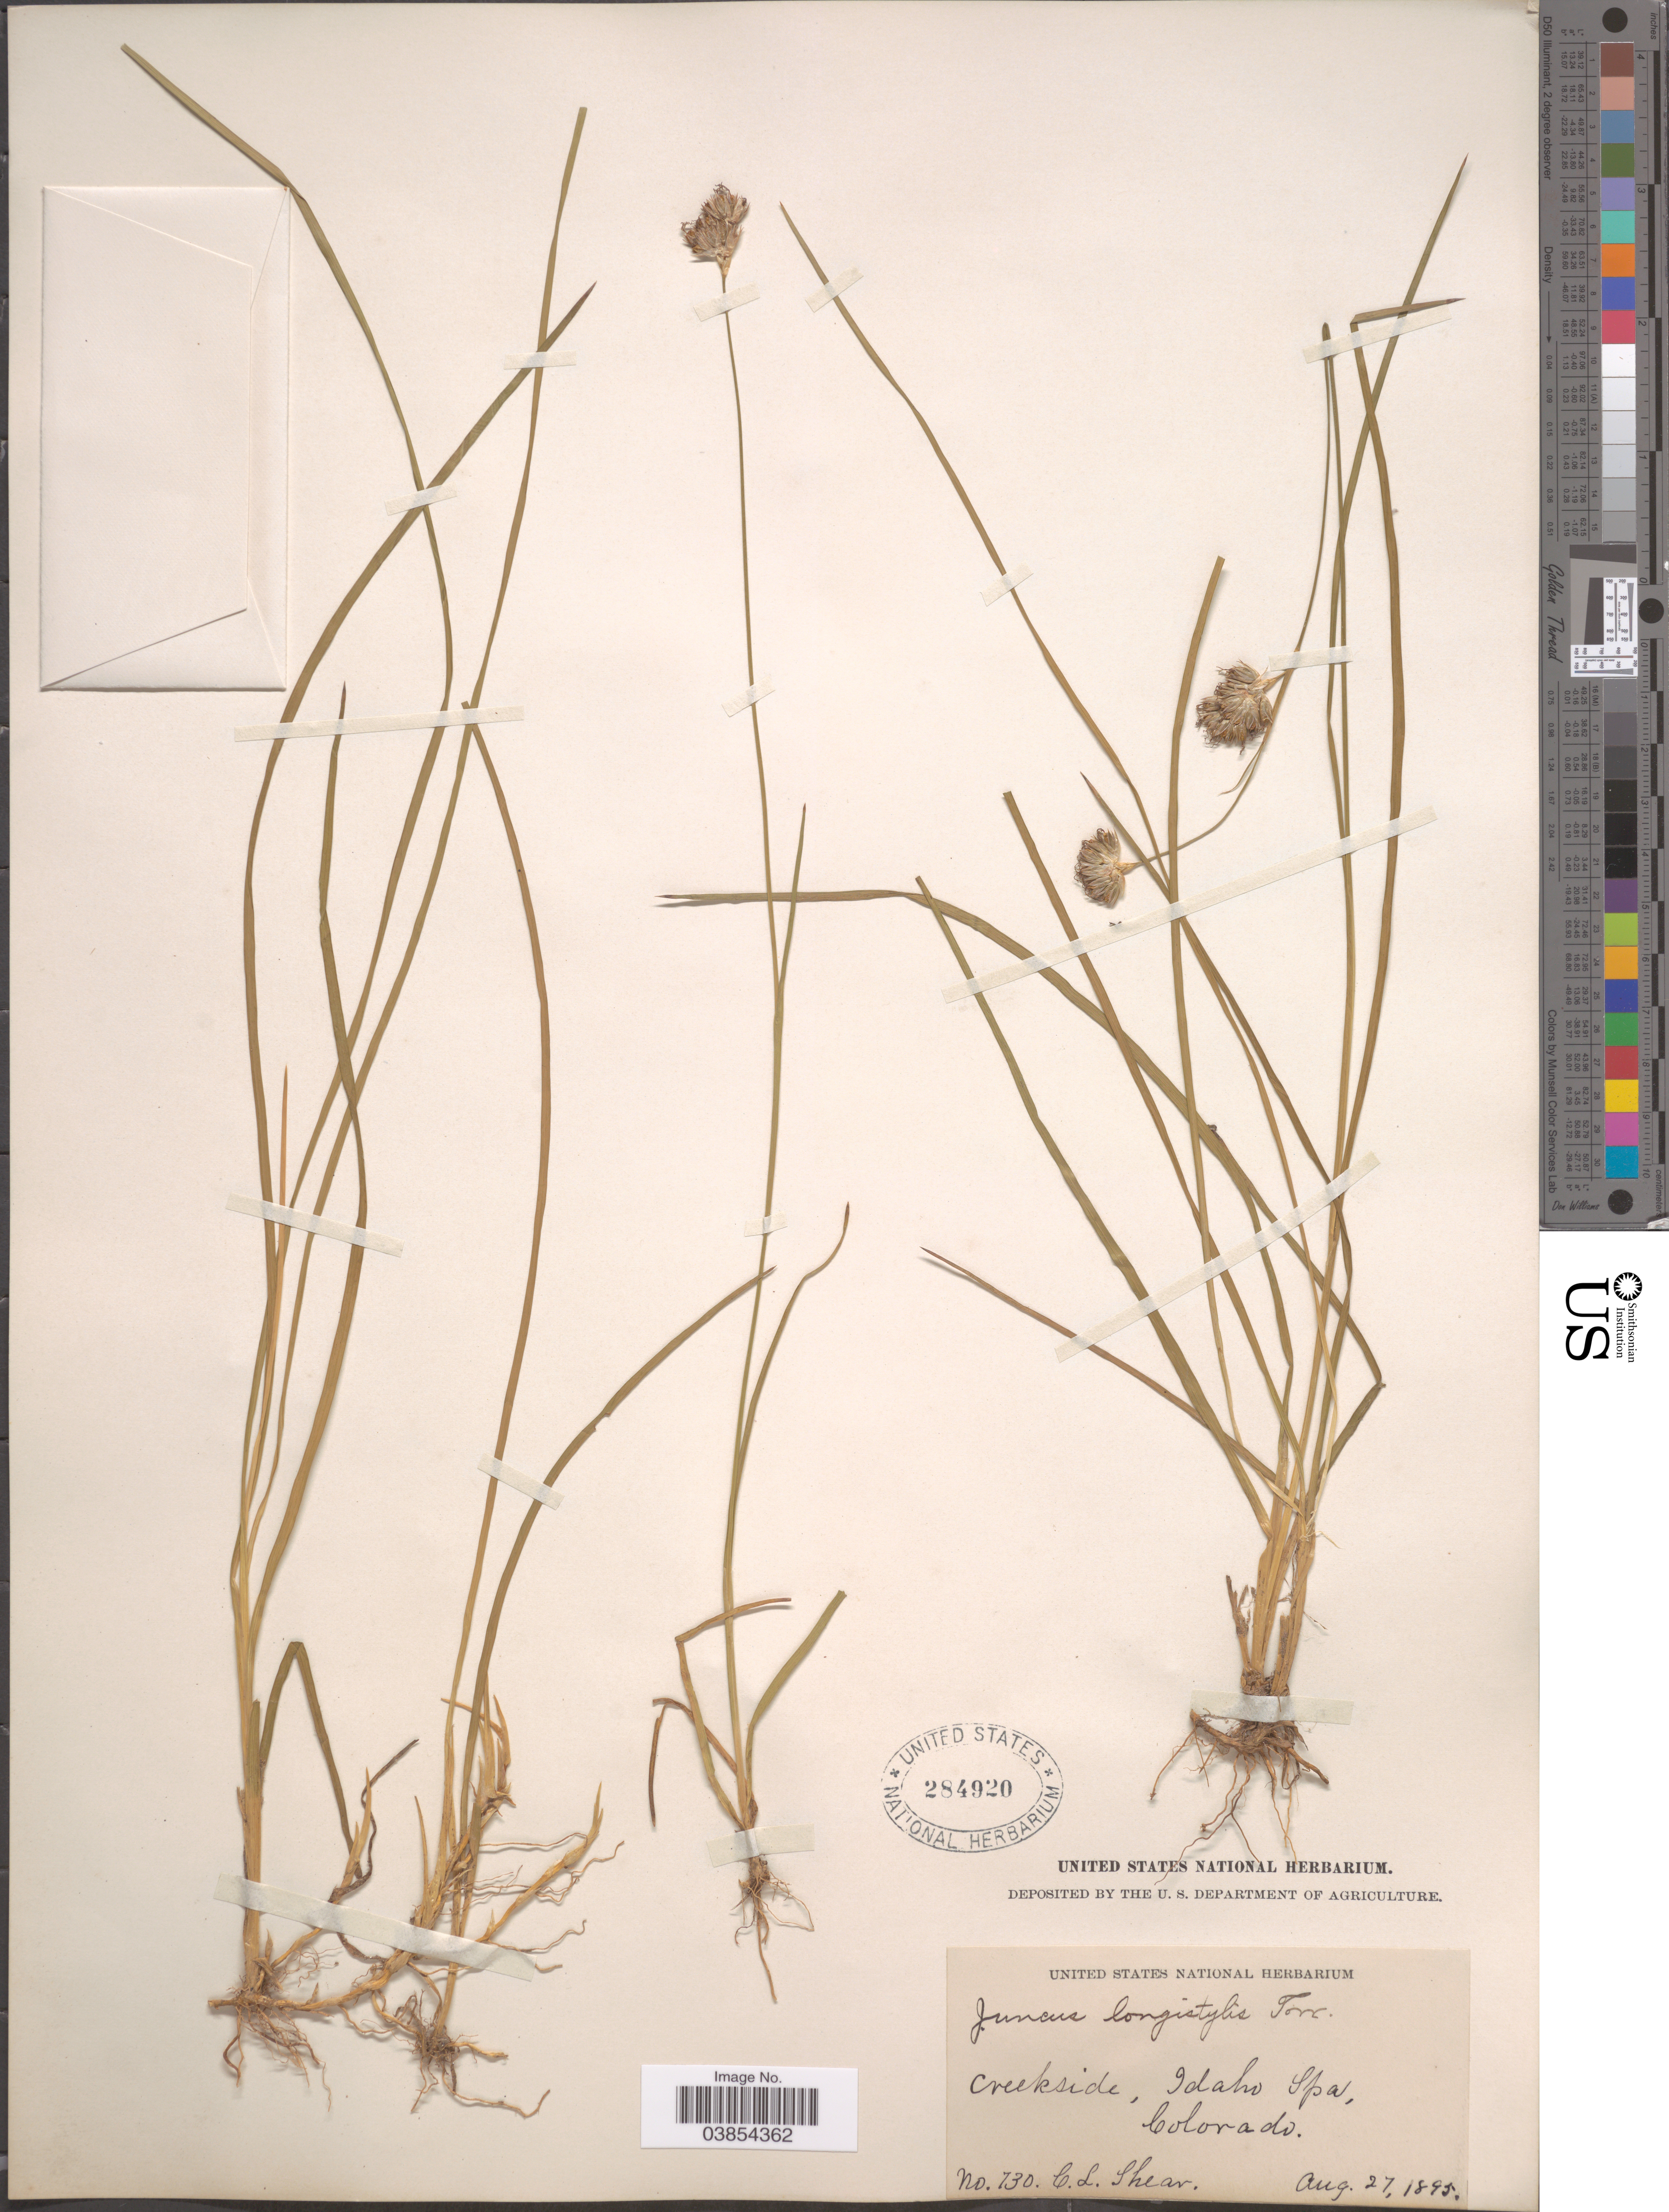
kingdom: Plantae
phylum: Tracheophyta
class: Liliopsida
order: Poales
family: Juncaceae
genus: Juncus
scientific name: Juncus longistylis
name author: Torr.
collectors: C. L. Shear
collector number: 730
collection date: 1895-08-27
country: United States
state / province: Colorado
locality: Creekside, Idaho Spa.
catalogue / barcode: US 284920